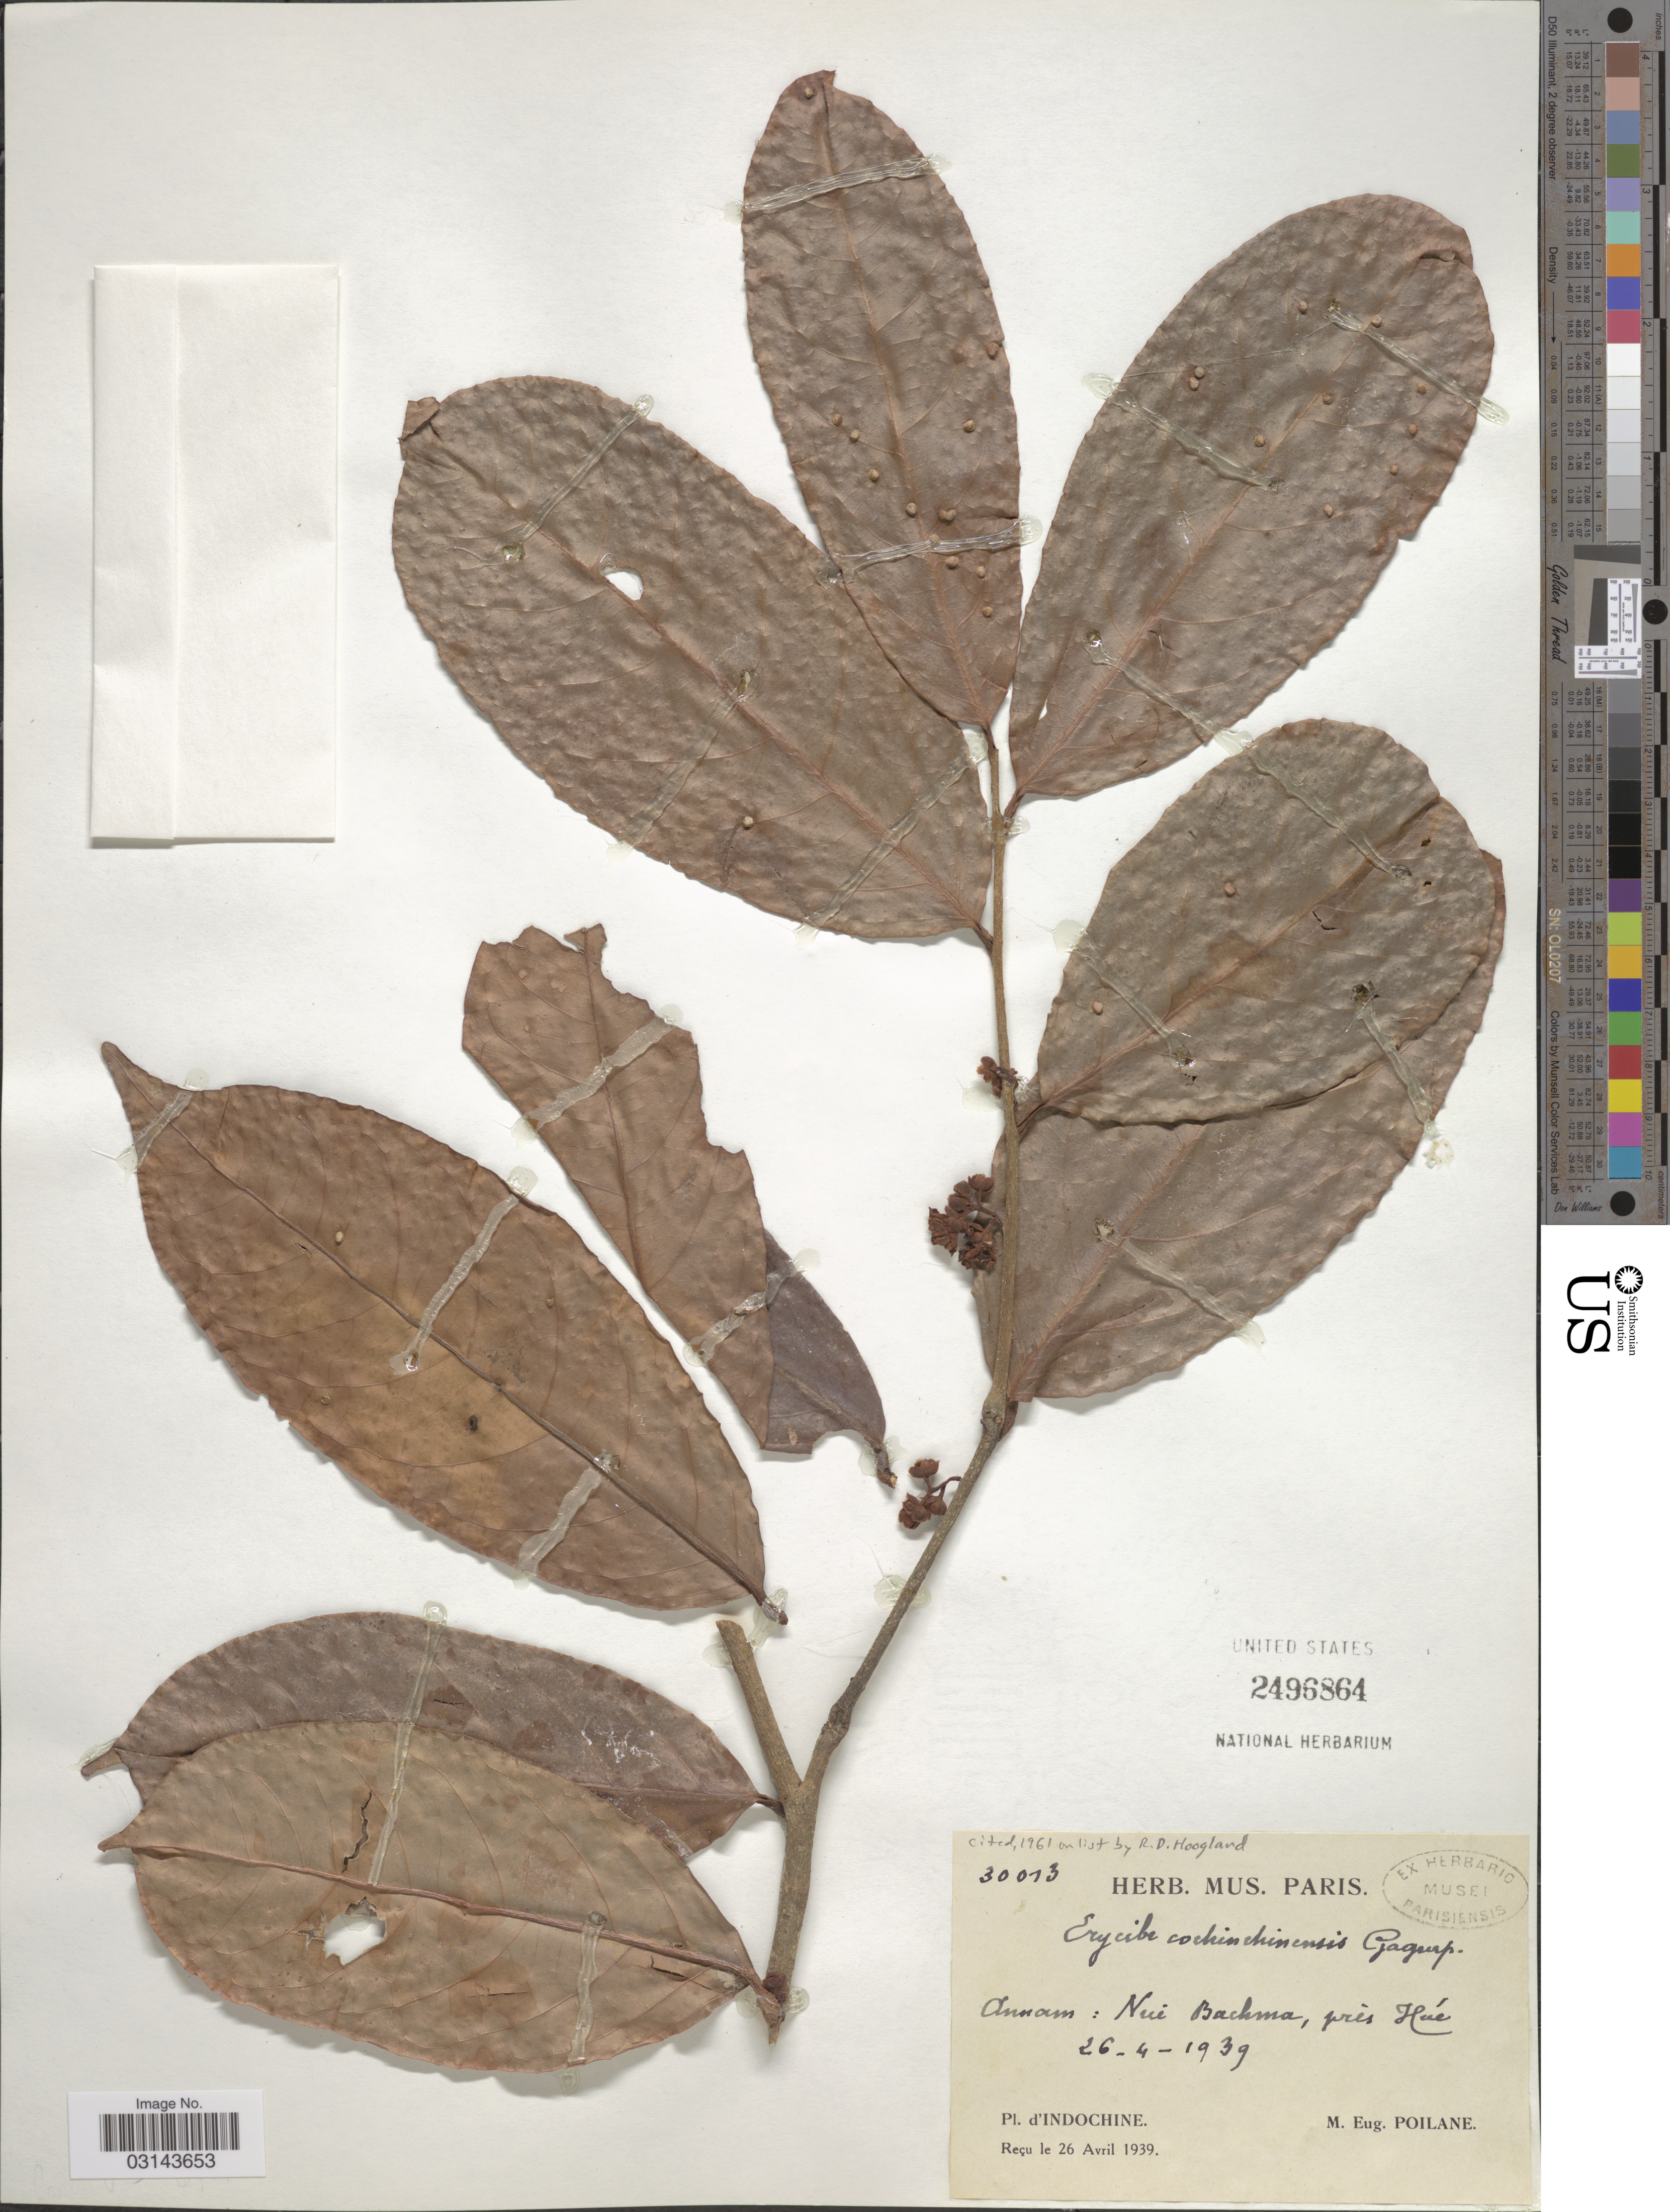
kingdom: Plantae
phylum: Tracheophyta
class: Magnoliopsida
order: Solanales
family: Convolvulaceae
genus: Erycibe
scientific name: Erycibe cochinchinensis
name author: Gagnep.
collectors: E. Poilane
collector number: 30013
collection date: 1939-04-26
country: Vietnam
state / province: Thua Thien-Hue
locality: Nué [interpreted] Bachma, près Hué. Indochine.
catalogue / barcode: US 2496864